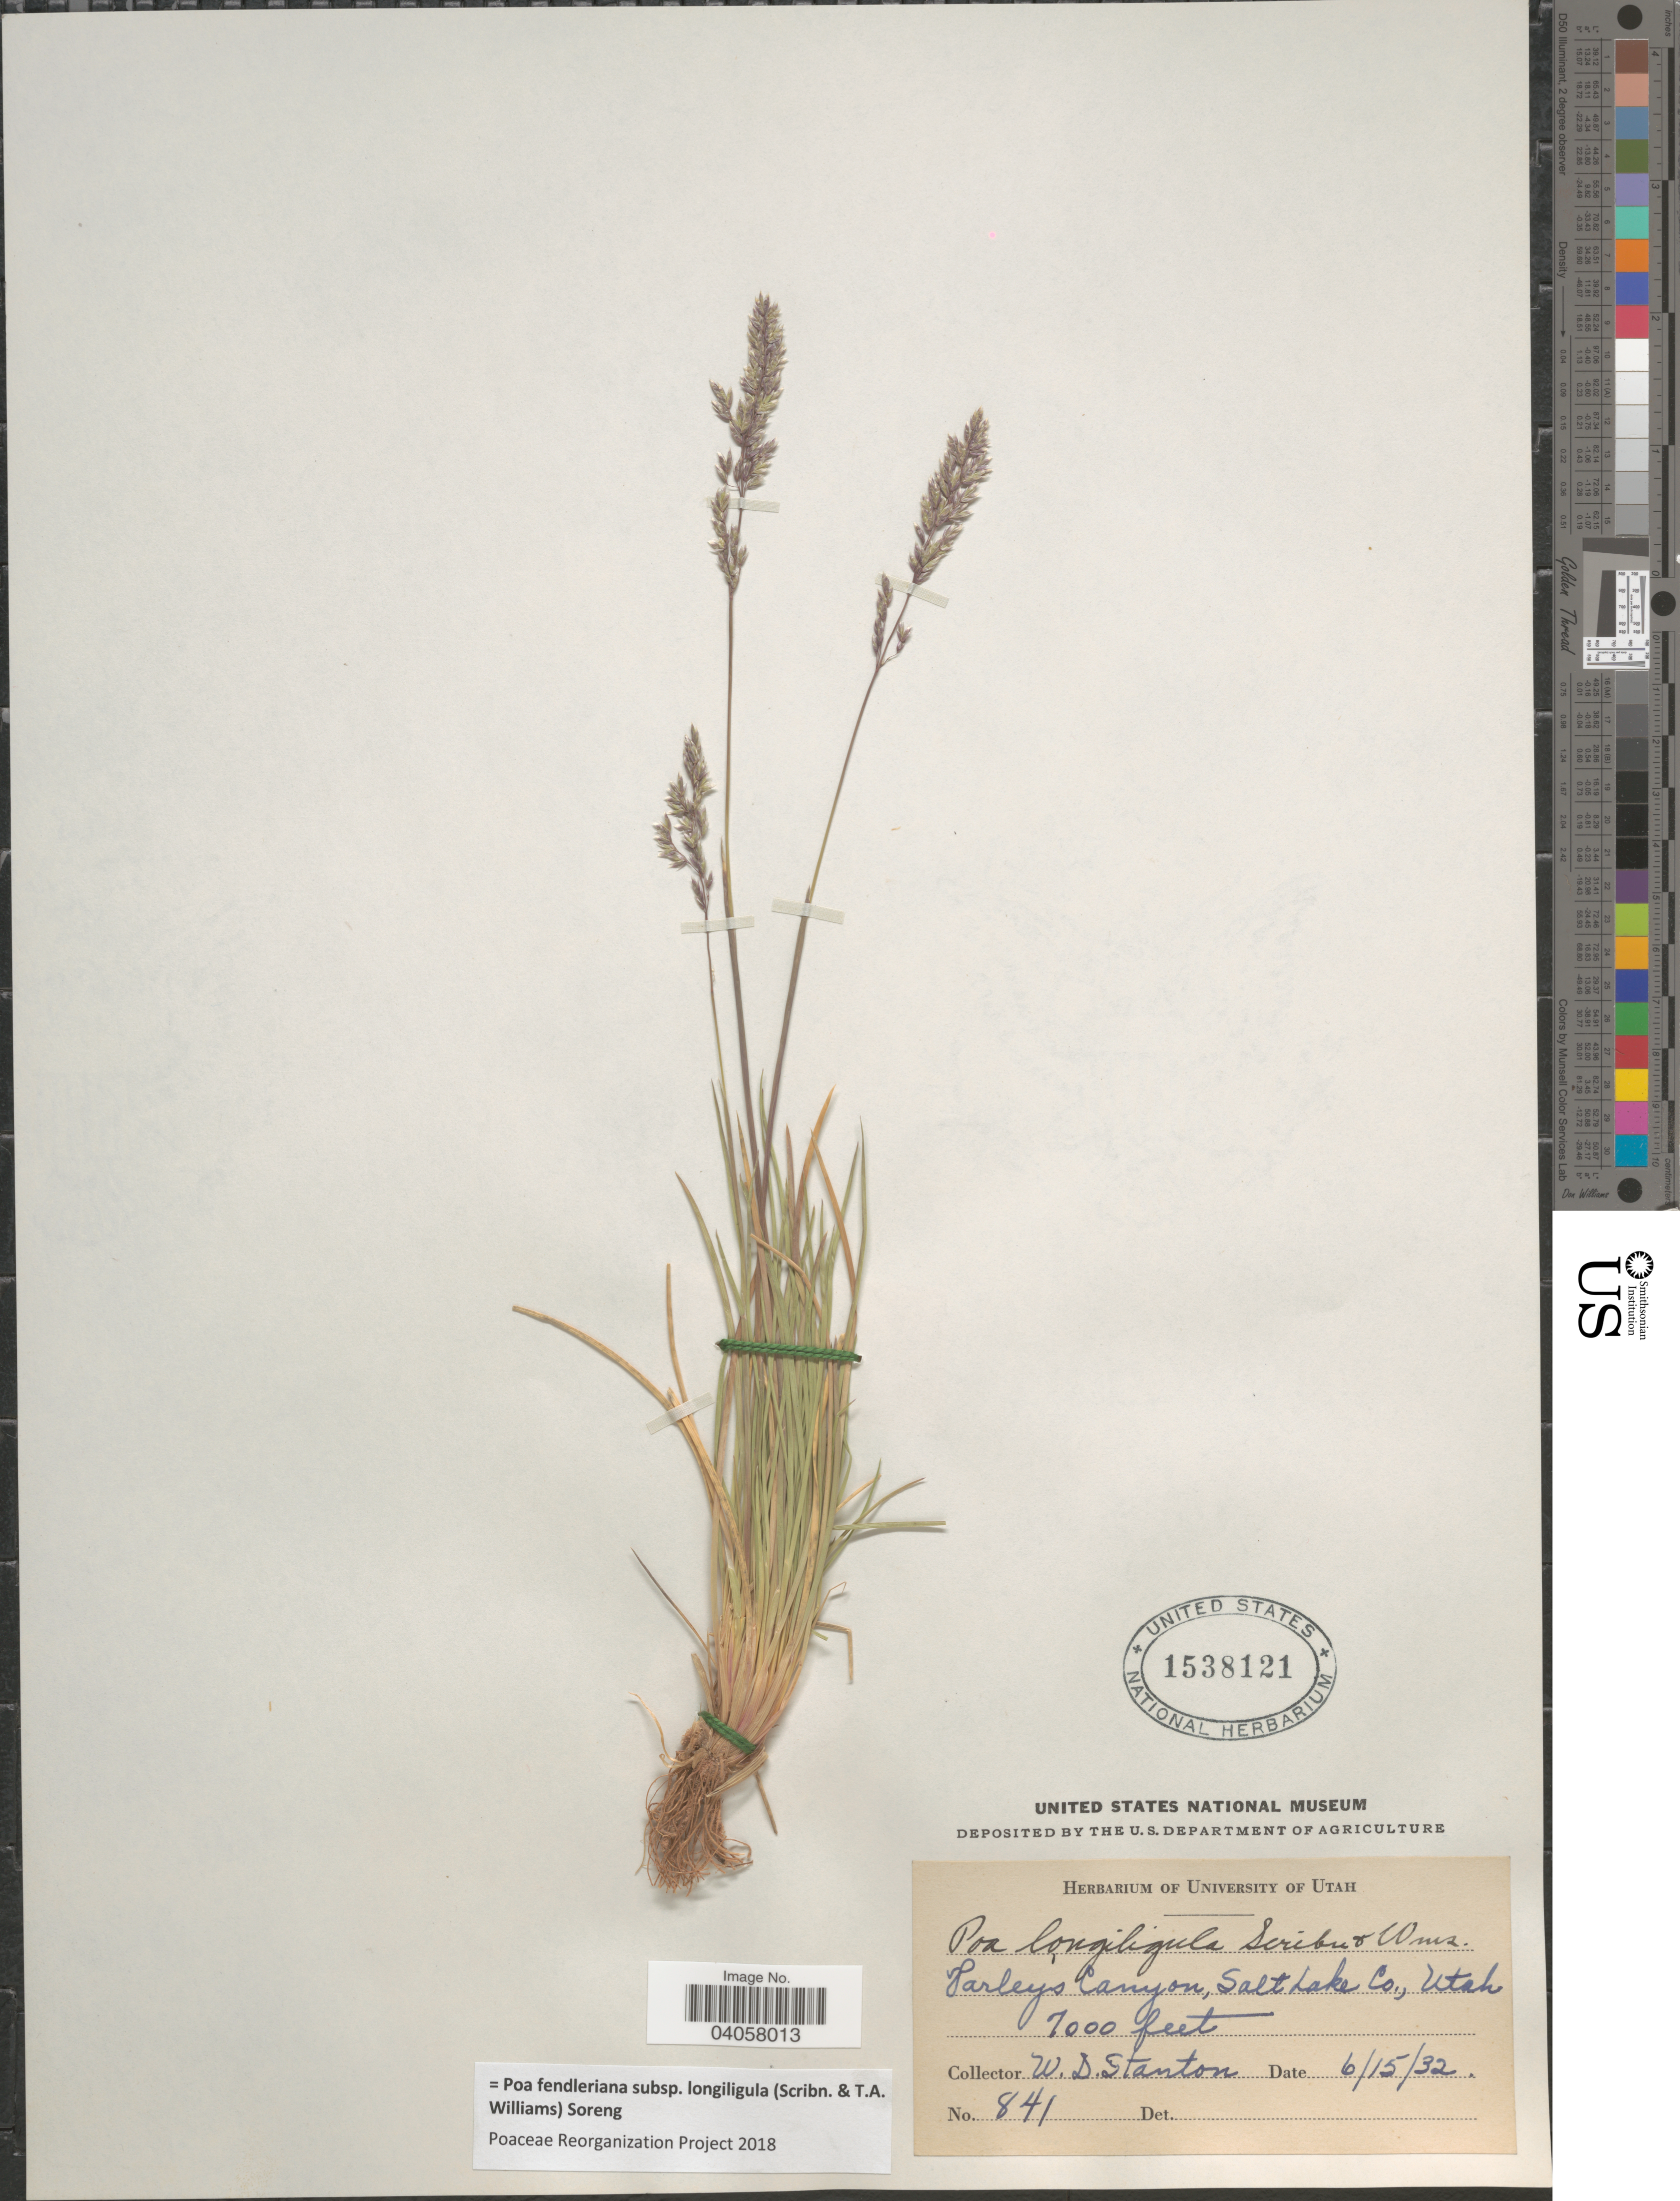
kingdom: Plantae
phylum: Tracheophyta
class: Liliopsida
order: Poales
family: Poaceae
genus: Poa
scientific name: Poa fendleriana subsp. longiligula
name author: (Scribn. & T.A. Williams) Soreng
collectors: W. Stanton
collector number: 841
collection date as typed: Transcribed d/m/y: 15/6/32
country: United States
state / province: Utah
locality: Parley's Canyon, Salt Lake Co.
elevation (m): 2134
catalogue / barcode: US 1538121